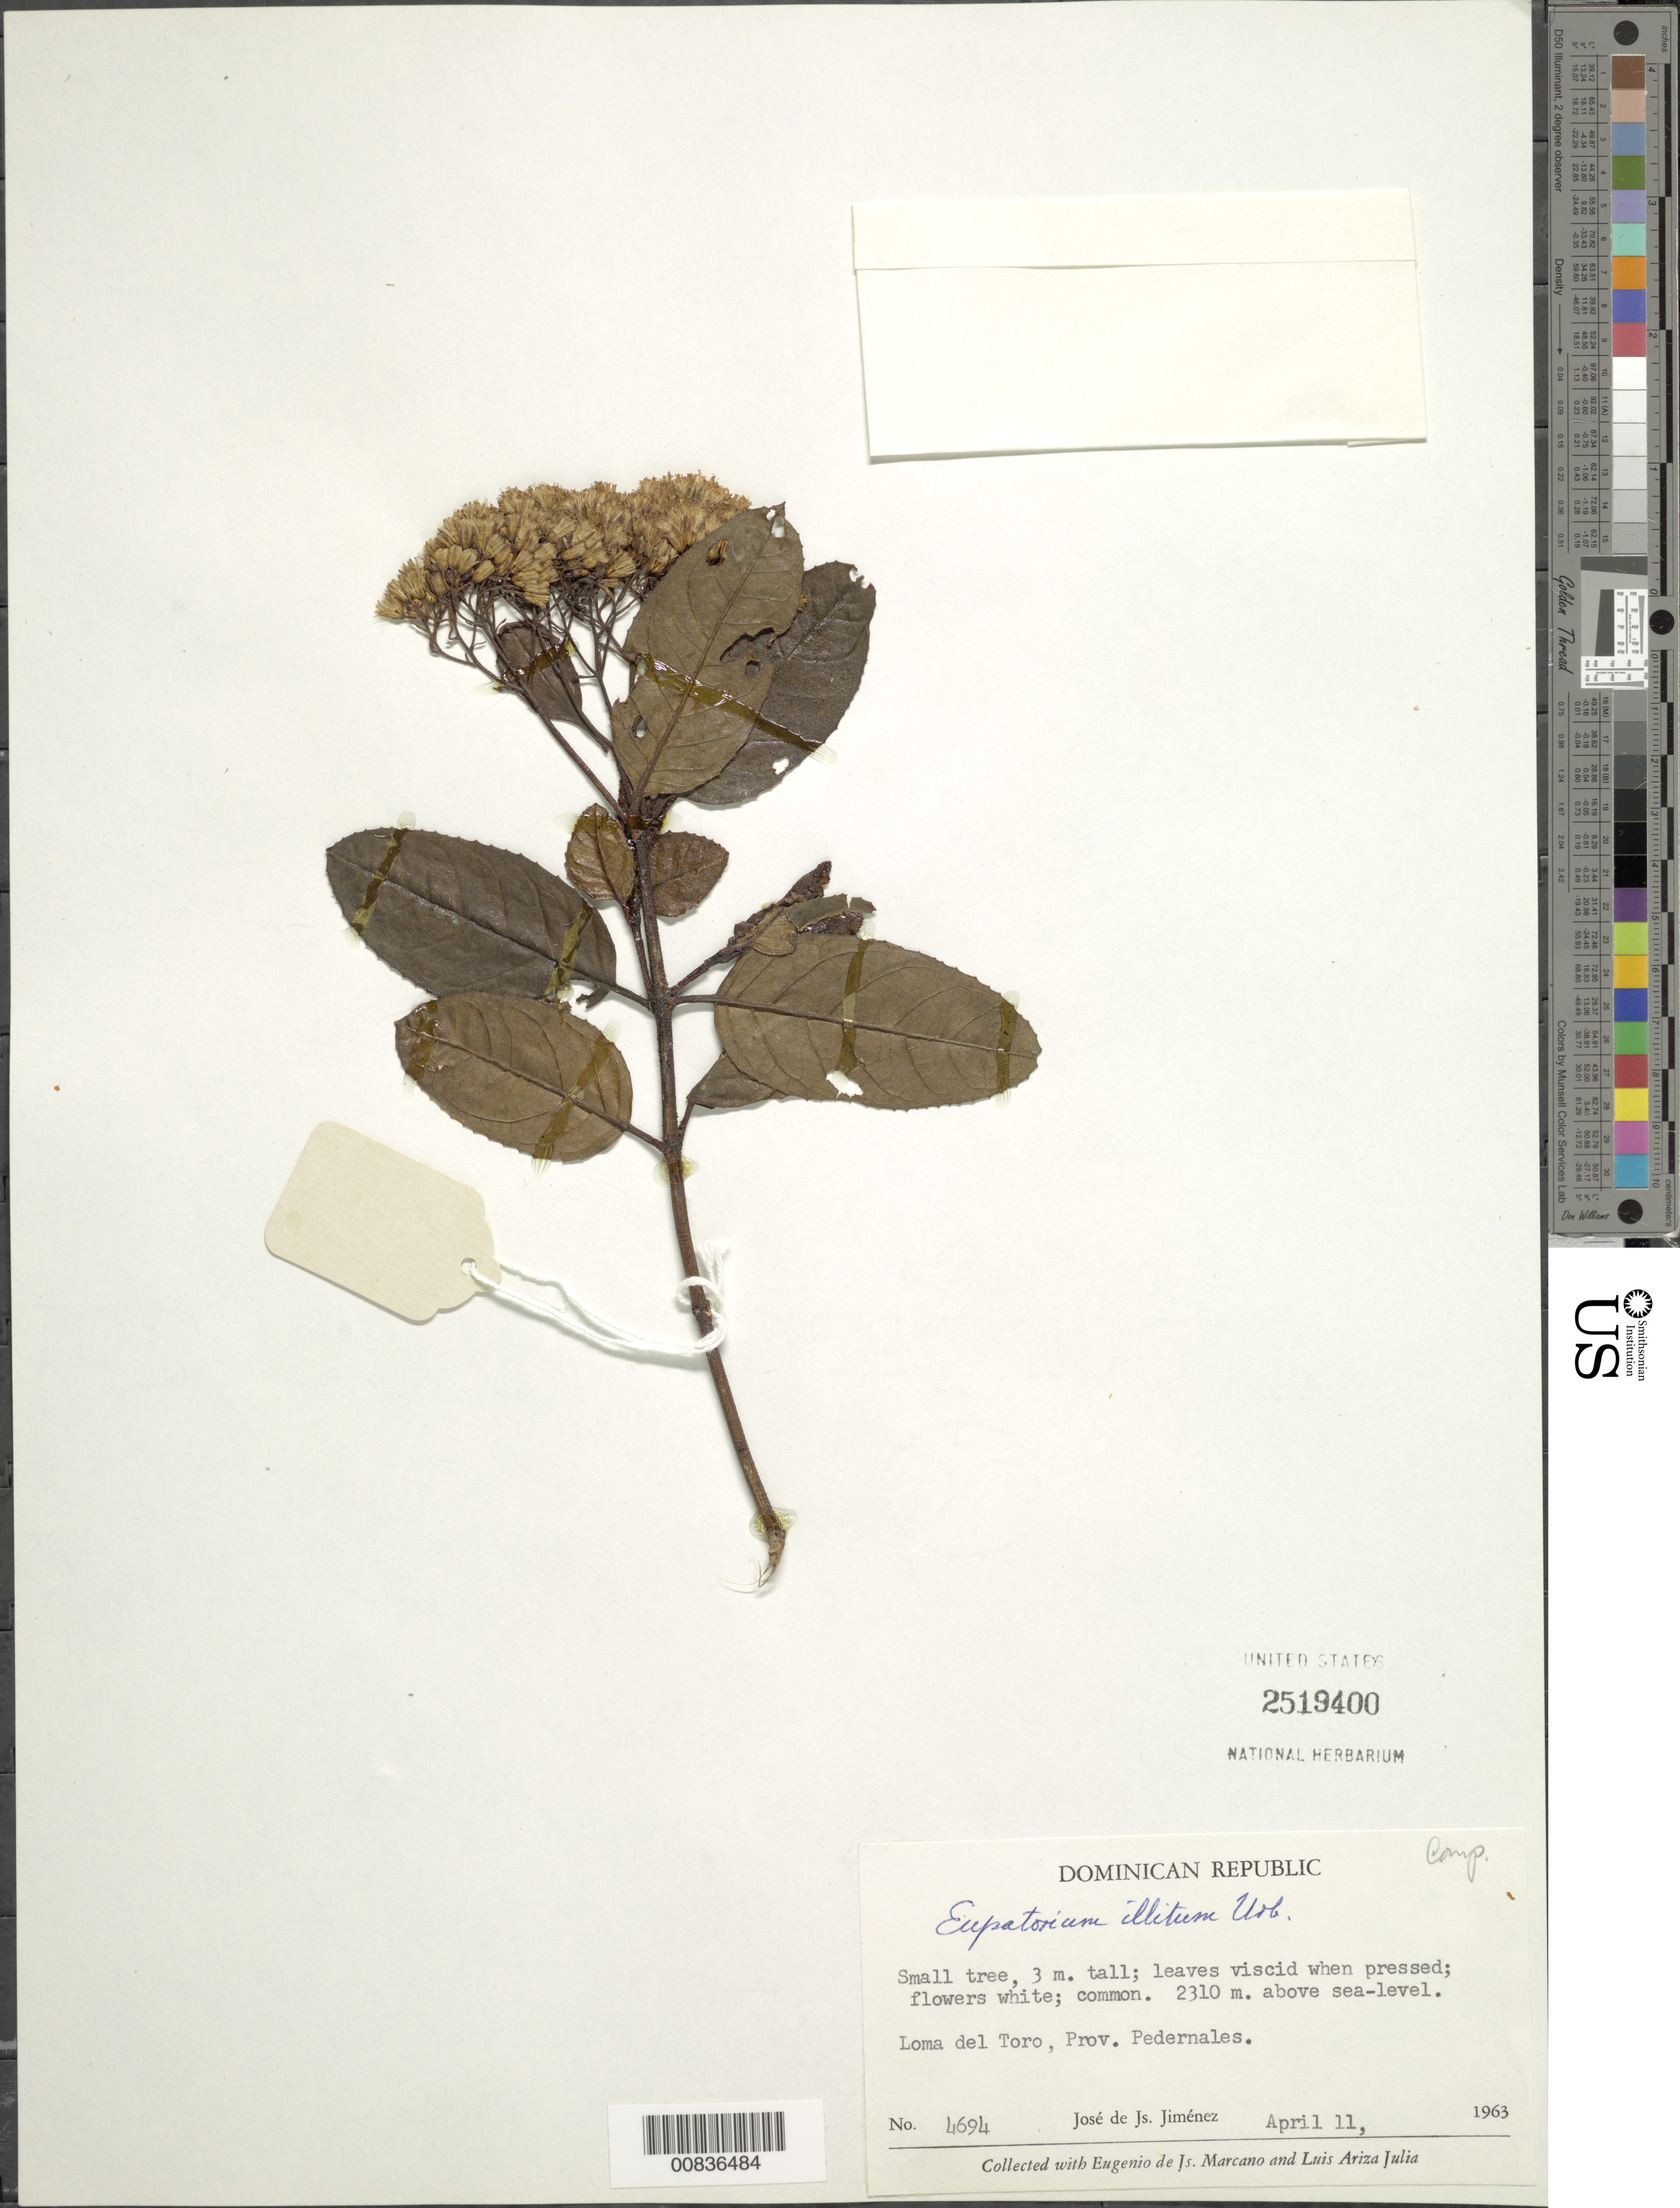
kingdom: Plantae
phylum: Tracheophyta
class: Magnoliopsida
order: Asterales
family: Asteraceae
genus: Ageratina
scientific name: Ageratina illita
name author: (Urb.) R.M. King & H. Rob.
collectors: J. J. Jiménez Almonte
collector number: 4694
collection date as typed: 11 Apr 1963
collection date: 1963-04-11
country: Dominican Republic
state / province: Pedernales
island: Hispaniola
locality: Loma del Toro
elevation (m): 2310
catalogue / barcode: US 2519400